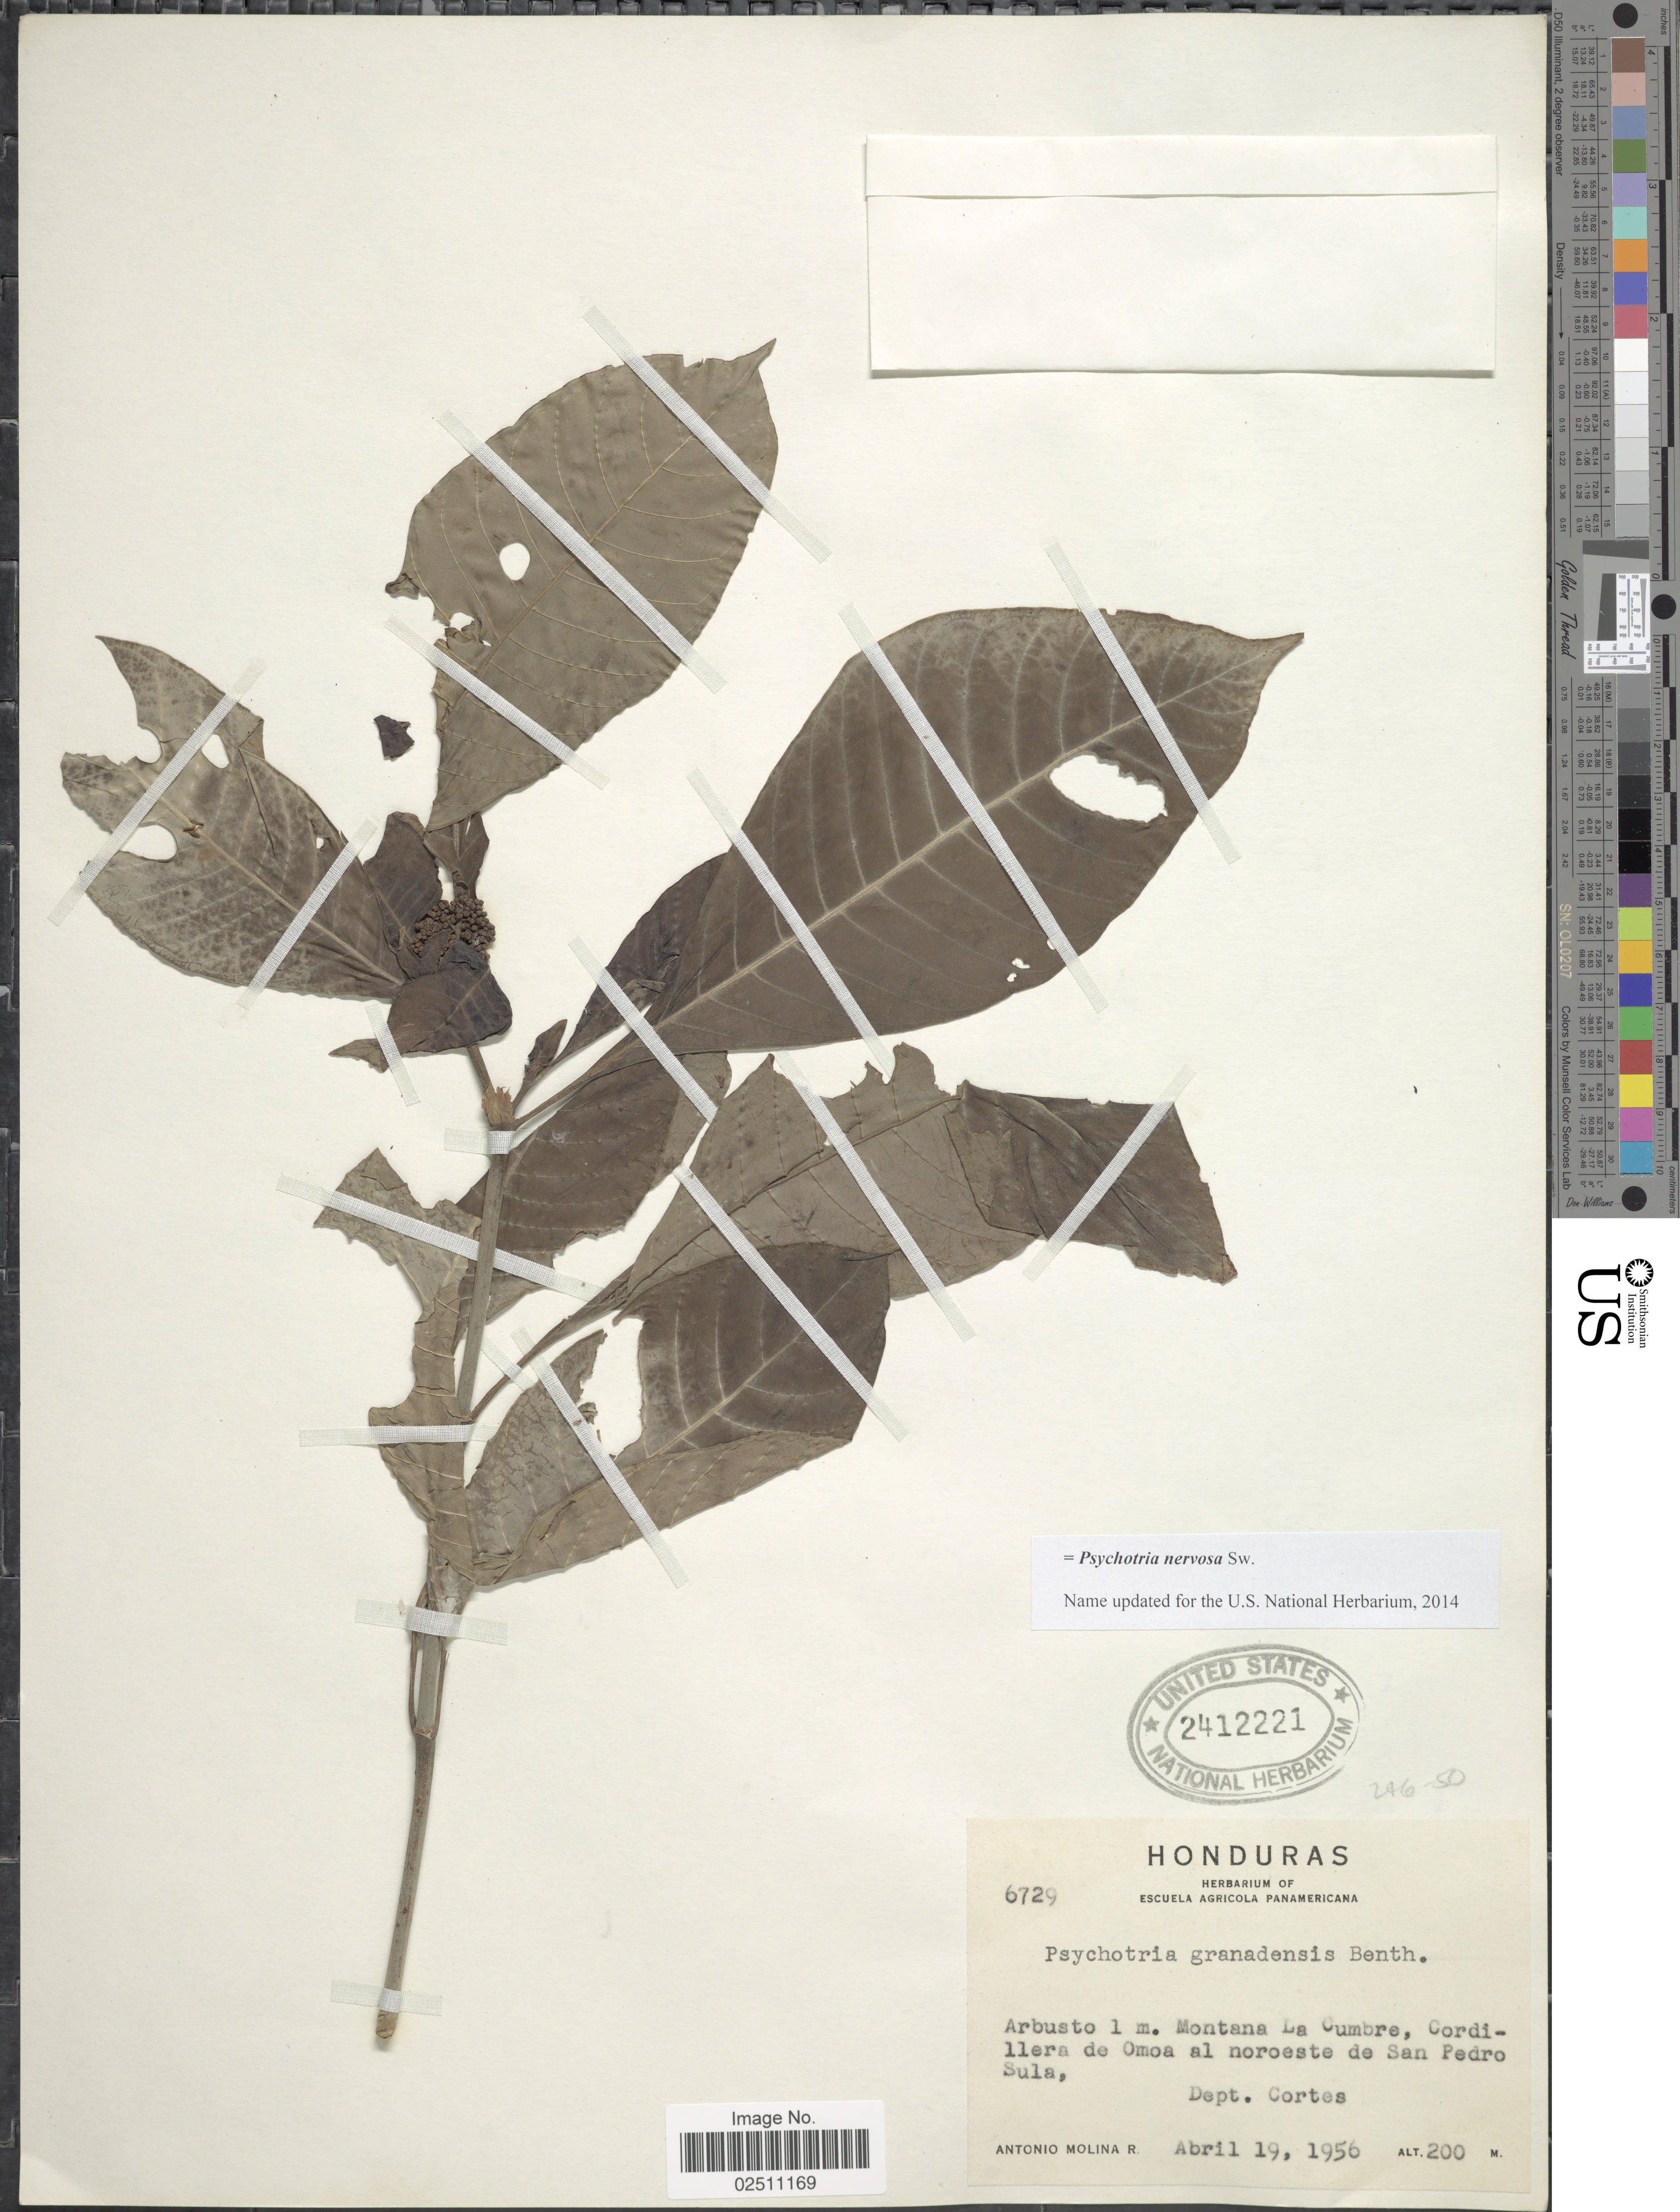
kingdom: Plantae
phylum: Tracheophyta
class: Magnoliopsida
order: Gentianales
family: Rubiaceae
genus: Psychotria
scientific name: Psychotria nervosa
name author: Sw.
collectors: A. Molina R.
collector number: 6729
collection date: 1956-04-19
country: Honduras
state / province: Cortés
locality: Montana La Cumbre, Cordillera de Omoa al noroeste de San Pedro Sula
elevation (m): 200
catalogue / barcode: US 2412221